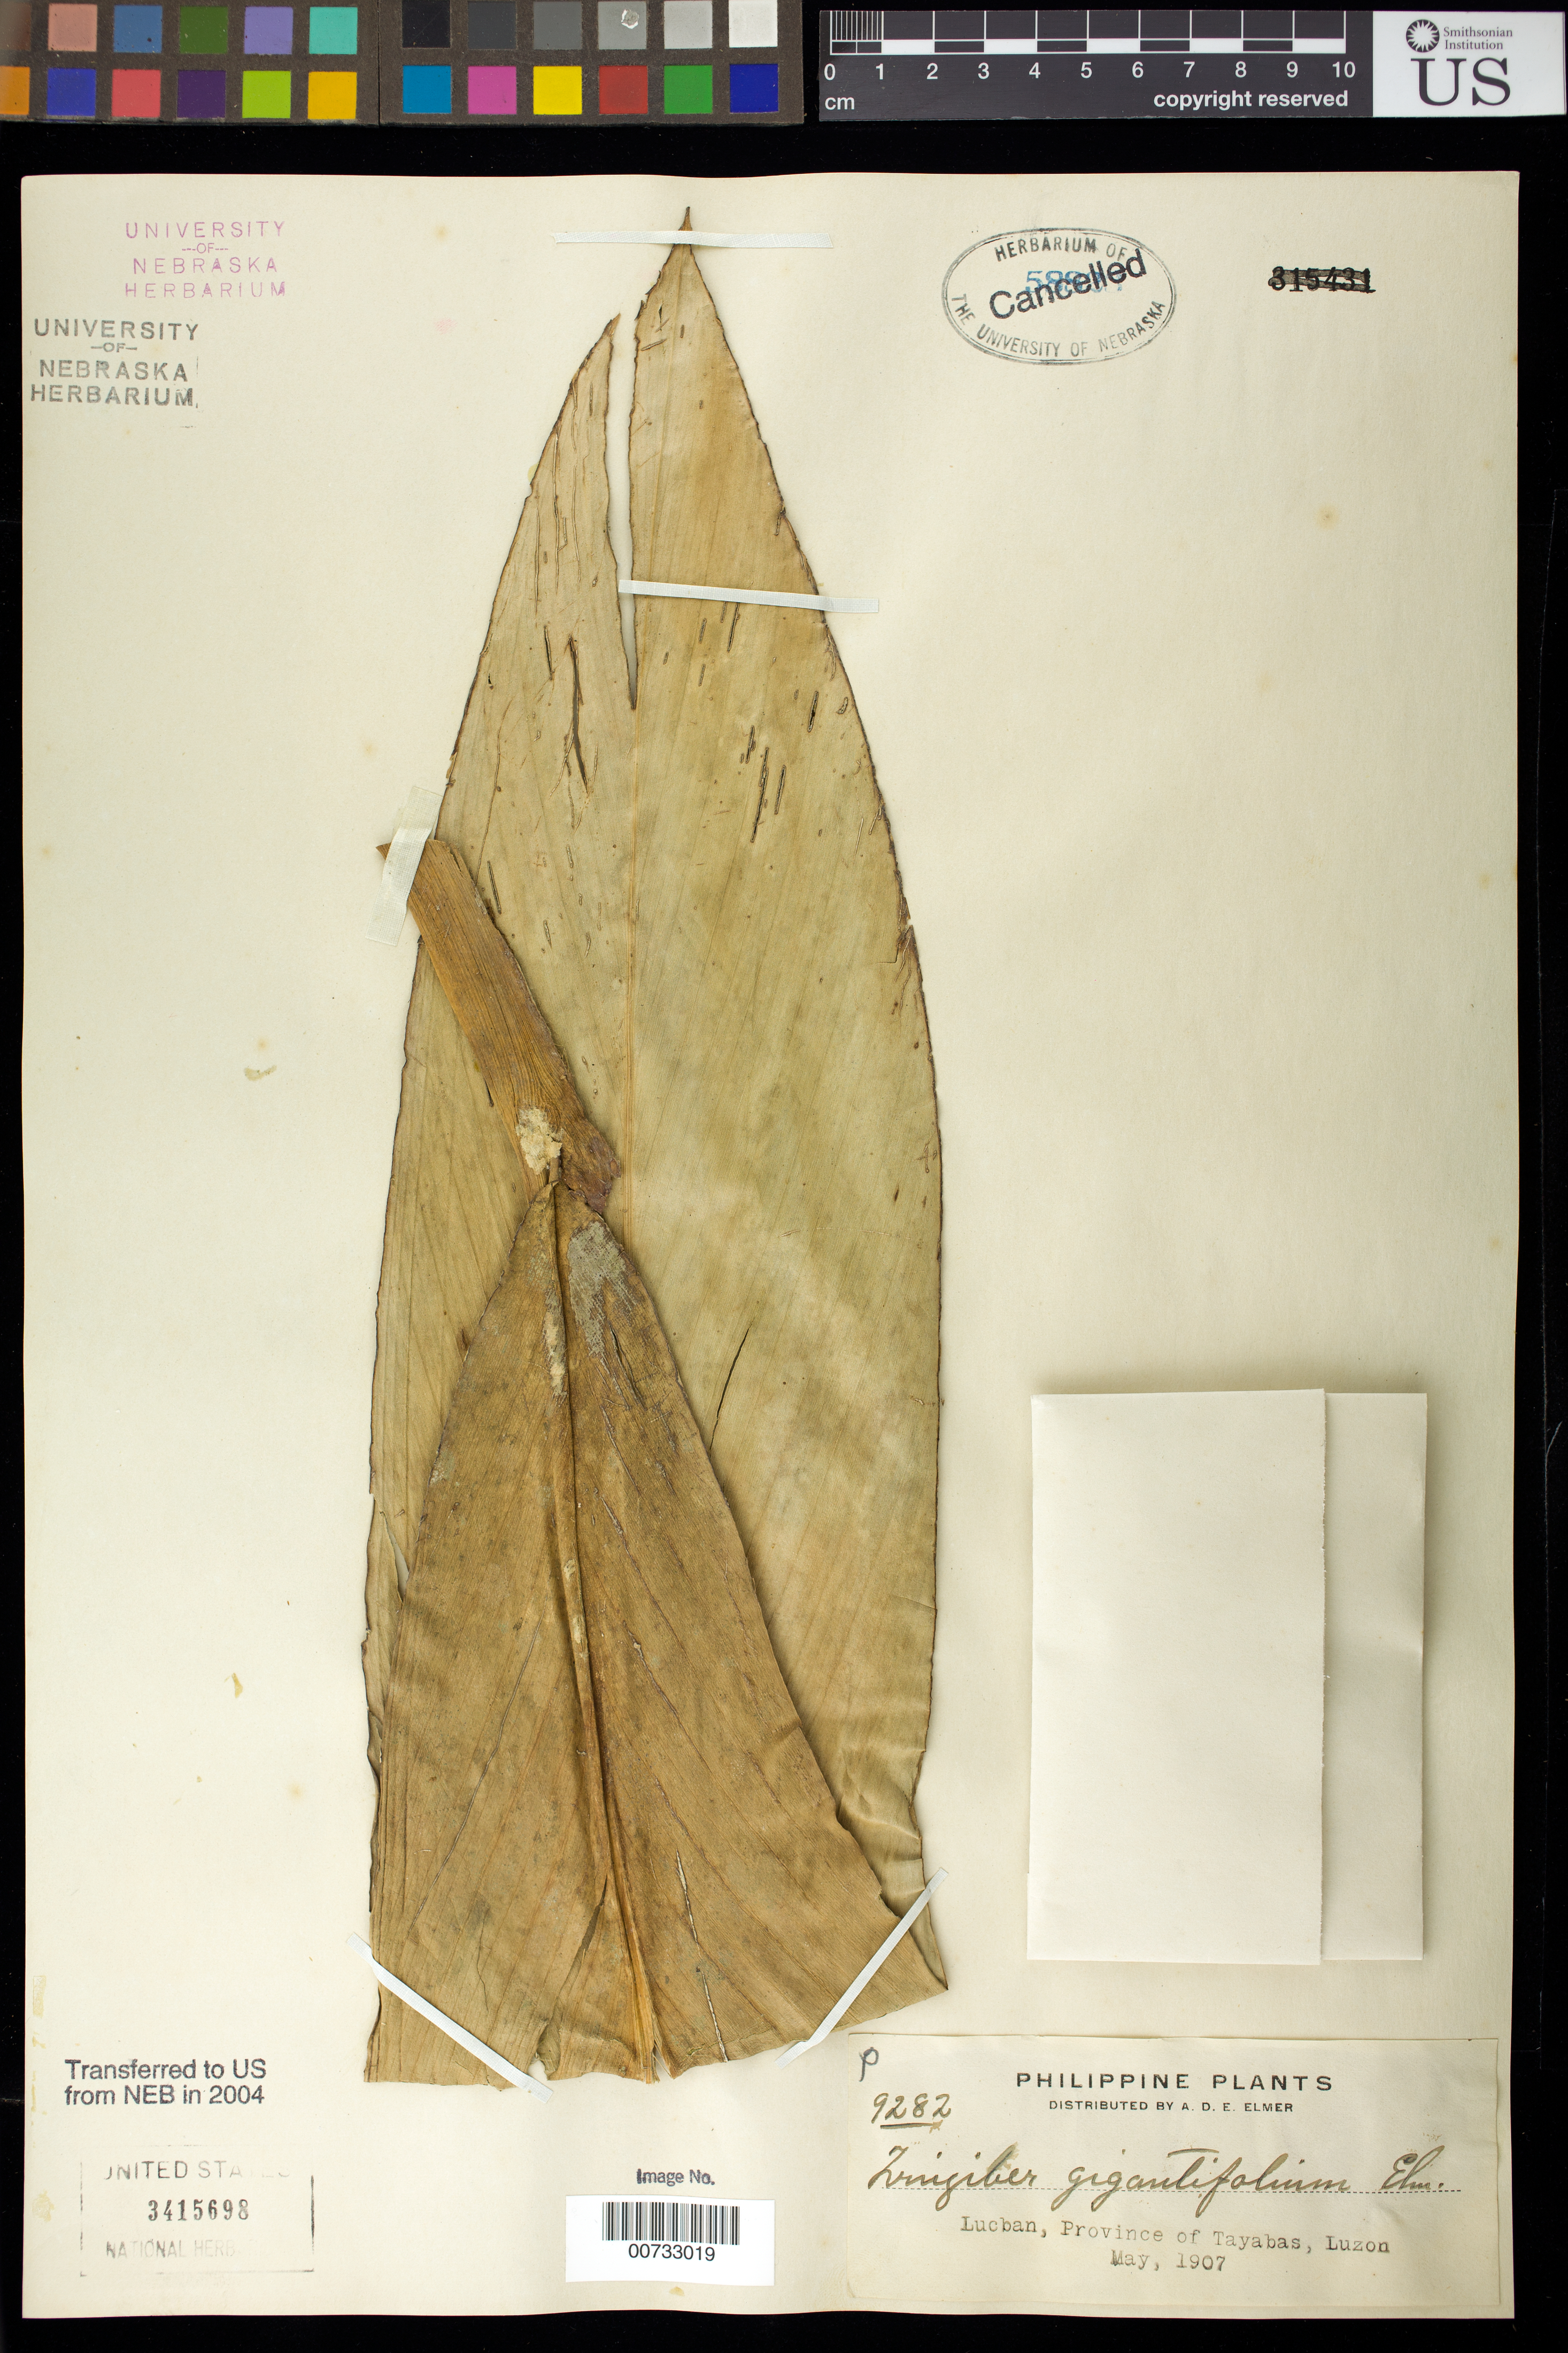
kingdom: Plantae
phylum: Tracheophyta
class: Liliopsida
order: Zingiberales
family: Zingiberaceae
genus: Zingiber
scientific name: Zingiber gigantifolium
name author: Elmer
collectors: A. D. E. Elmer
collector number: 9282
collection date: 1907-05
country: Philippines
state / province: Calabarzon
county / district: Quezon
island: Luzon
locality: Lucban. Tayabas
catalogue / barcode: US 3415698